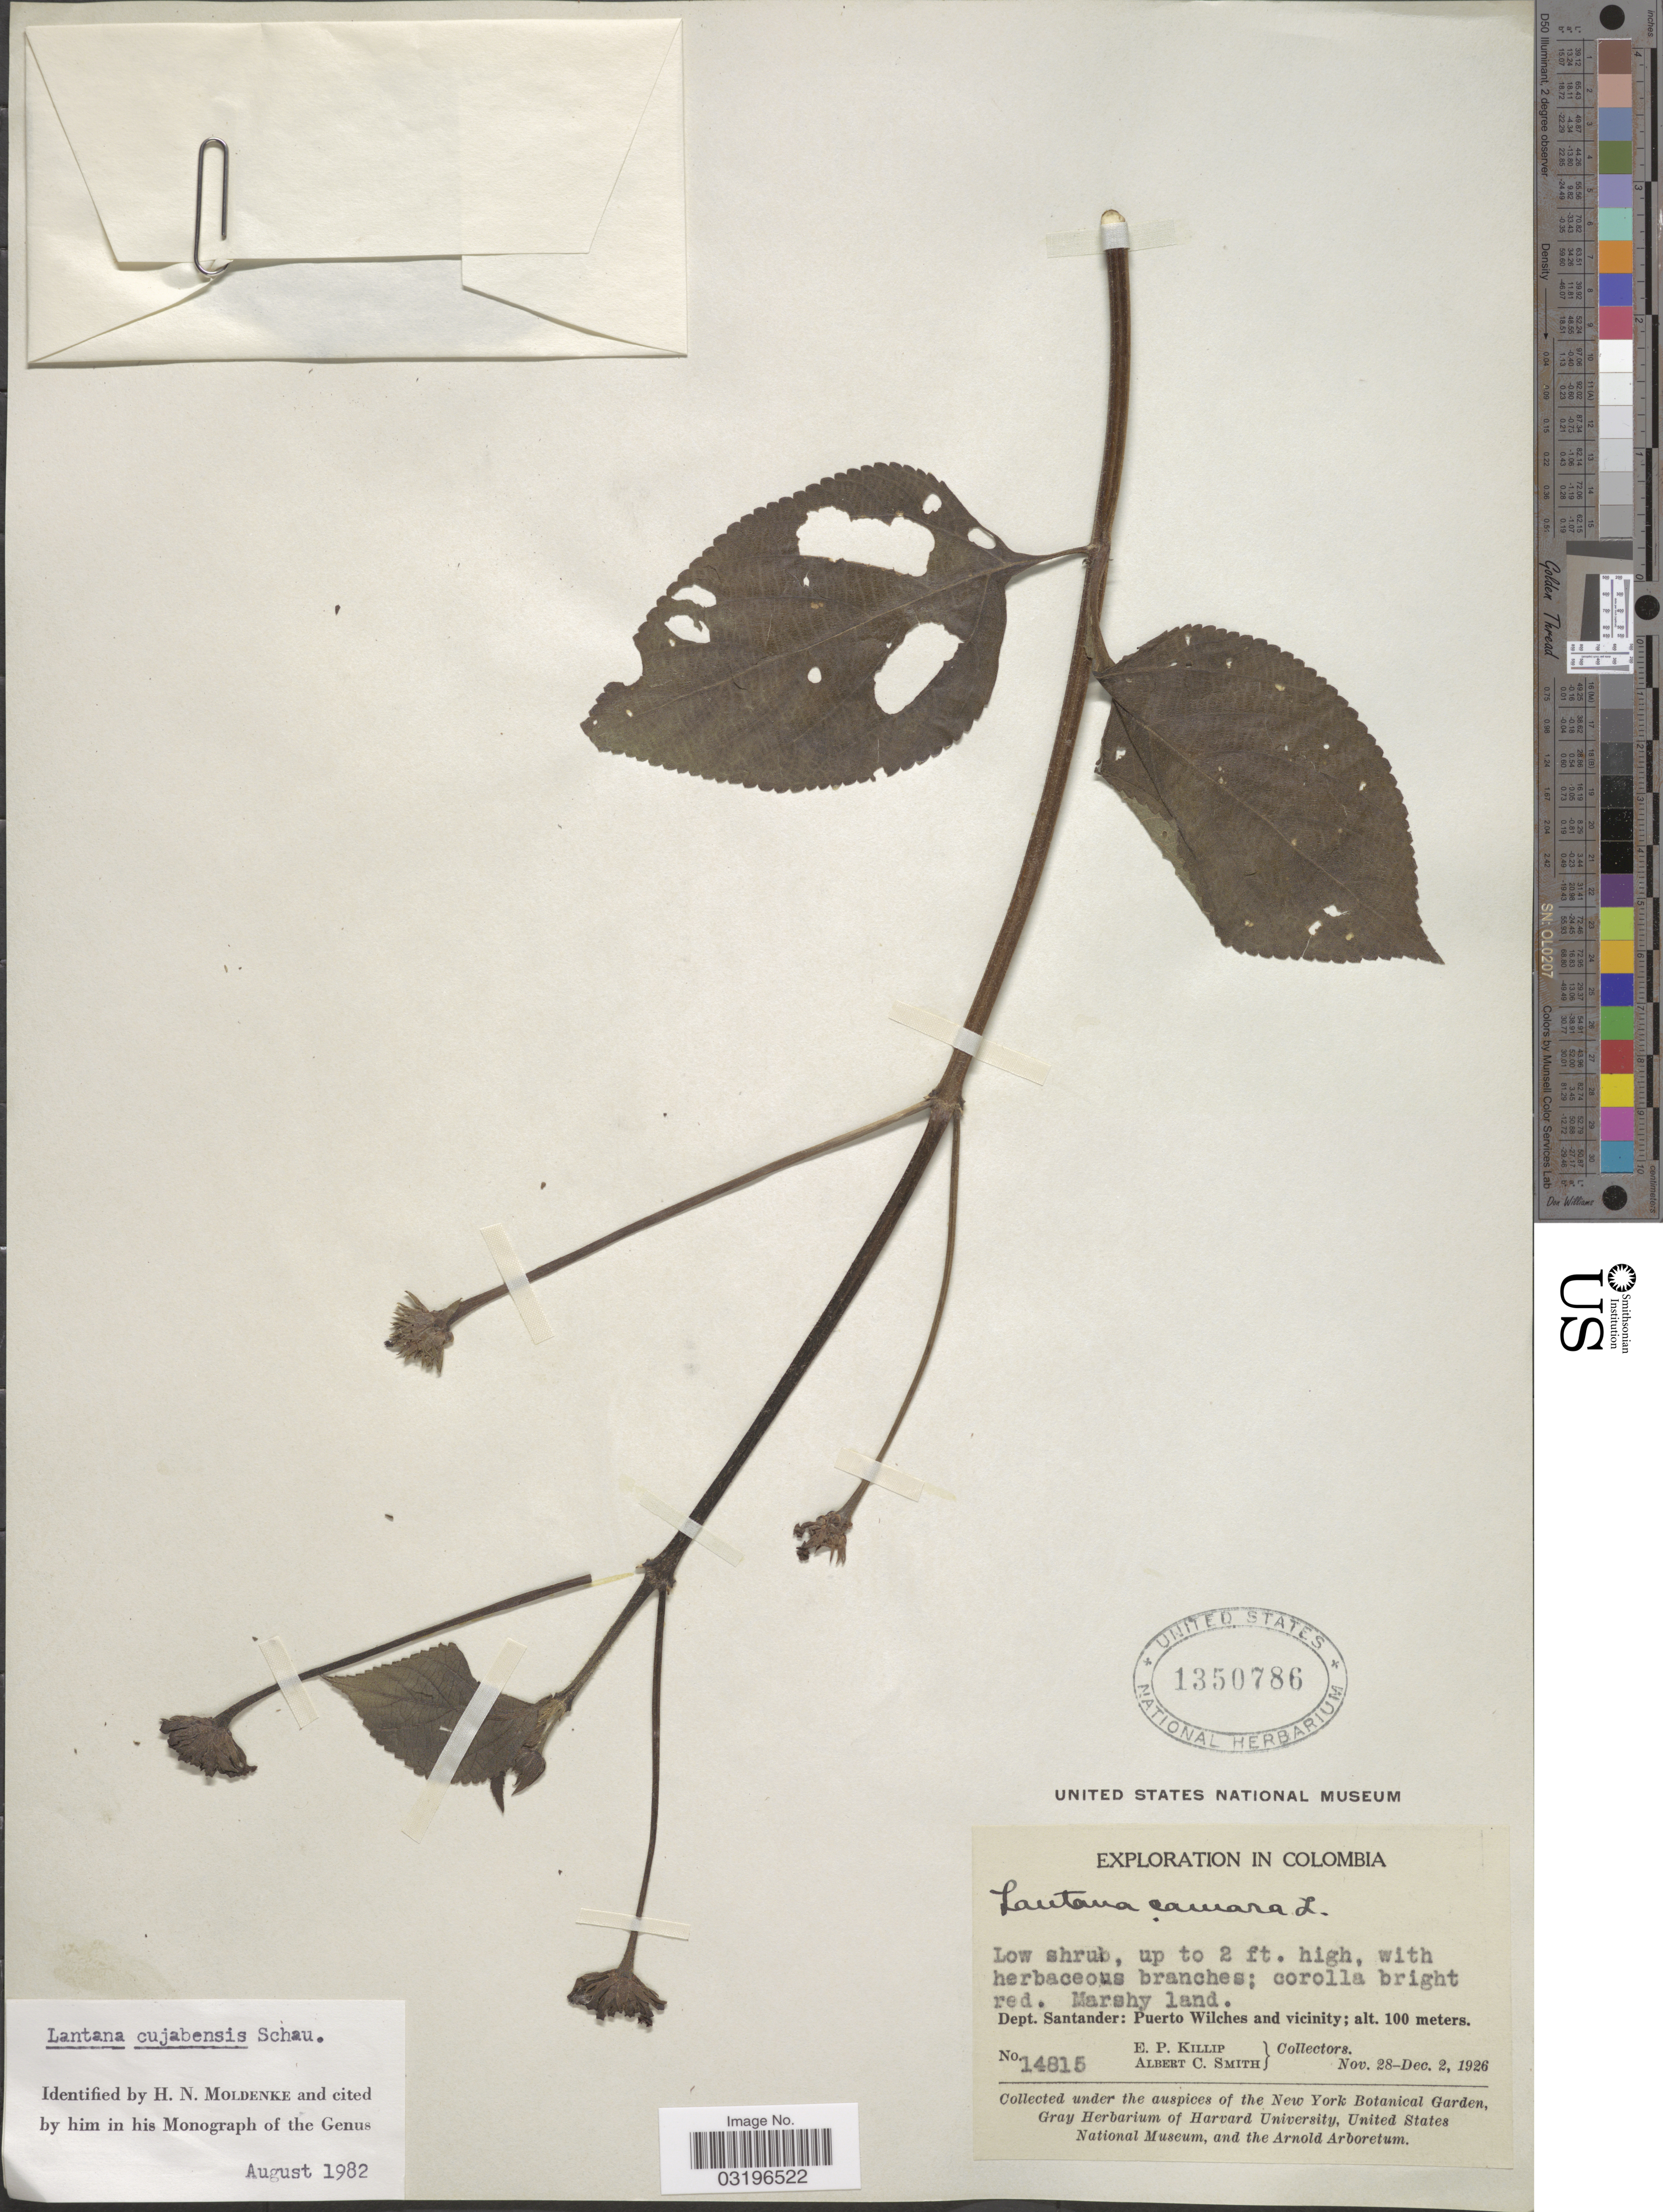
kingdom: Plantae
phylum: Tracheophyta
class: Magnoliopsida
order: Lamiales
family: Verbenaceae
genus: Lantana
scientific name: Lantana cujabensis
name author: Schau.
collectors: E. P. Killip & A. C. Smith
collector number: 14815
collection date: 1926-11-28/1926-12-02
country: Colombia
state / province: Santander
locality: Dept. Santander: Puerto Wilches and vicinity.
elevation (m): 100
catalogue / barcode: US 1350786